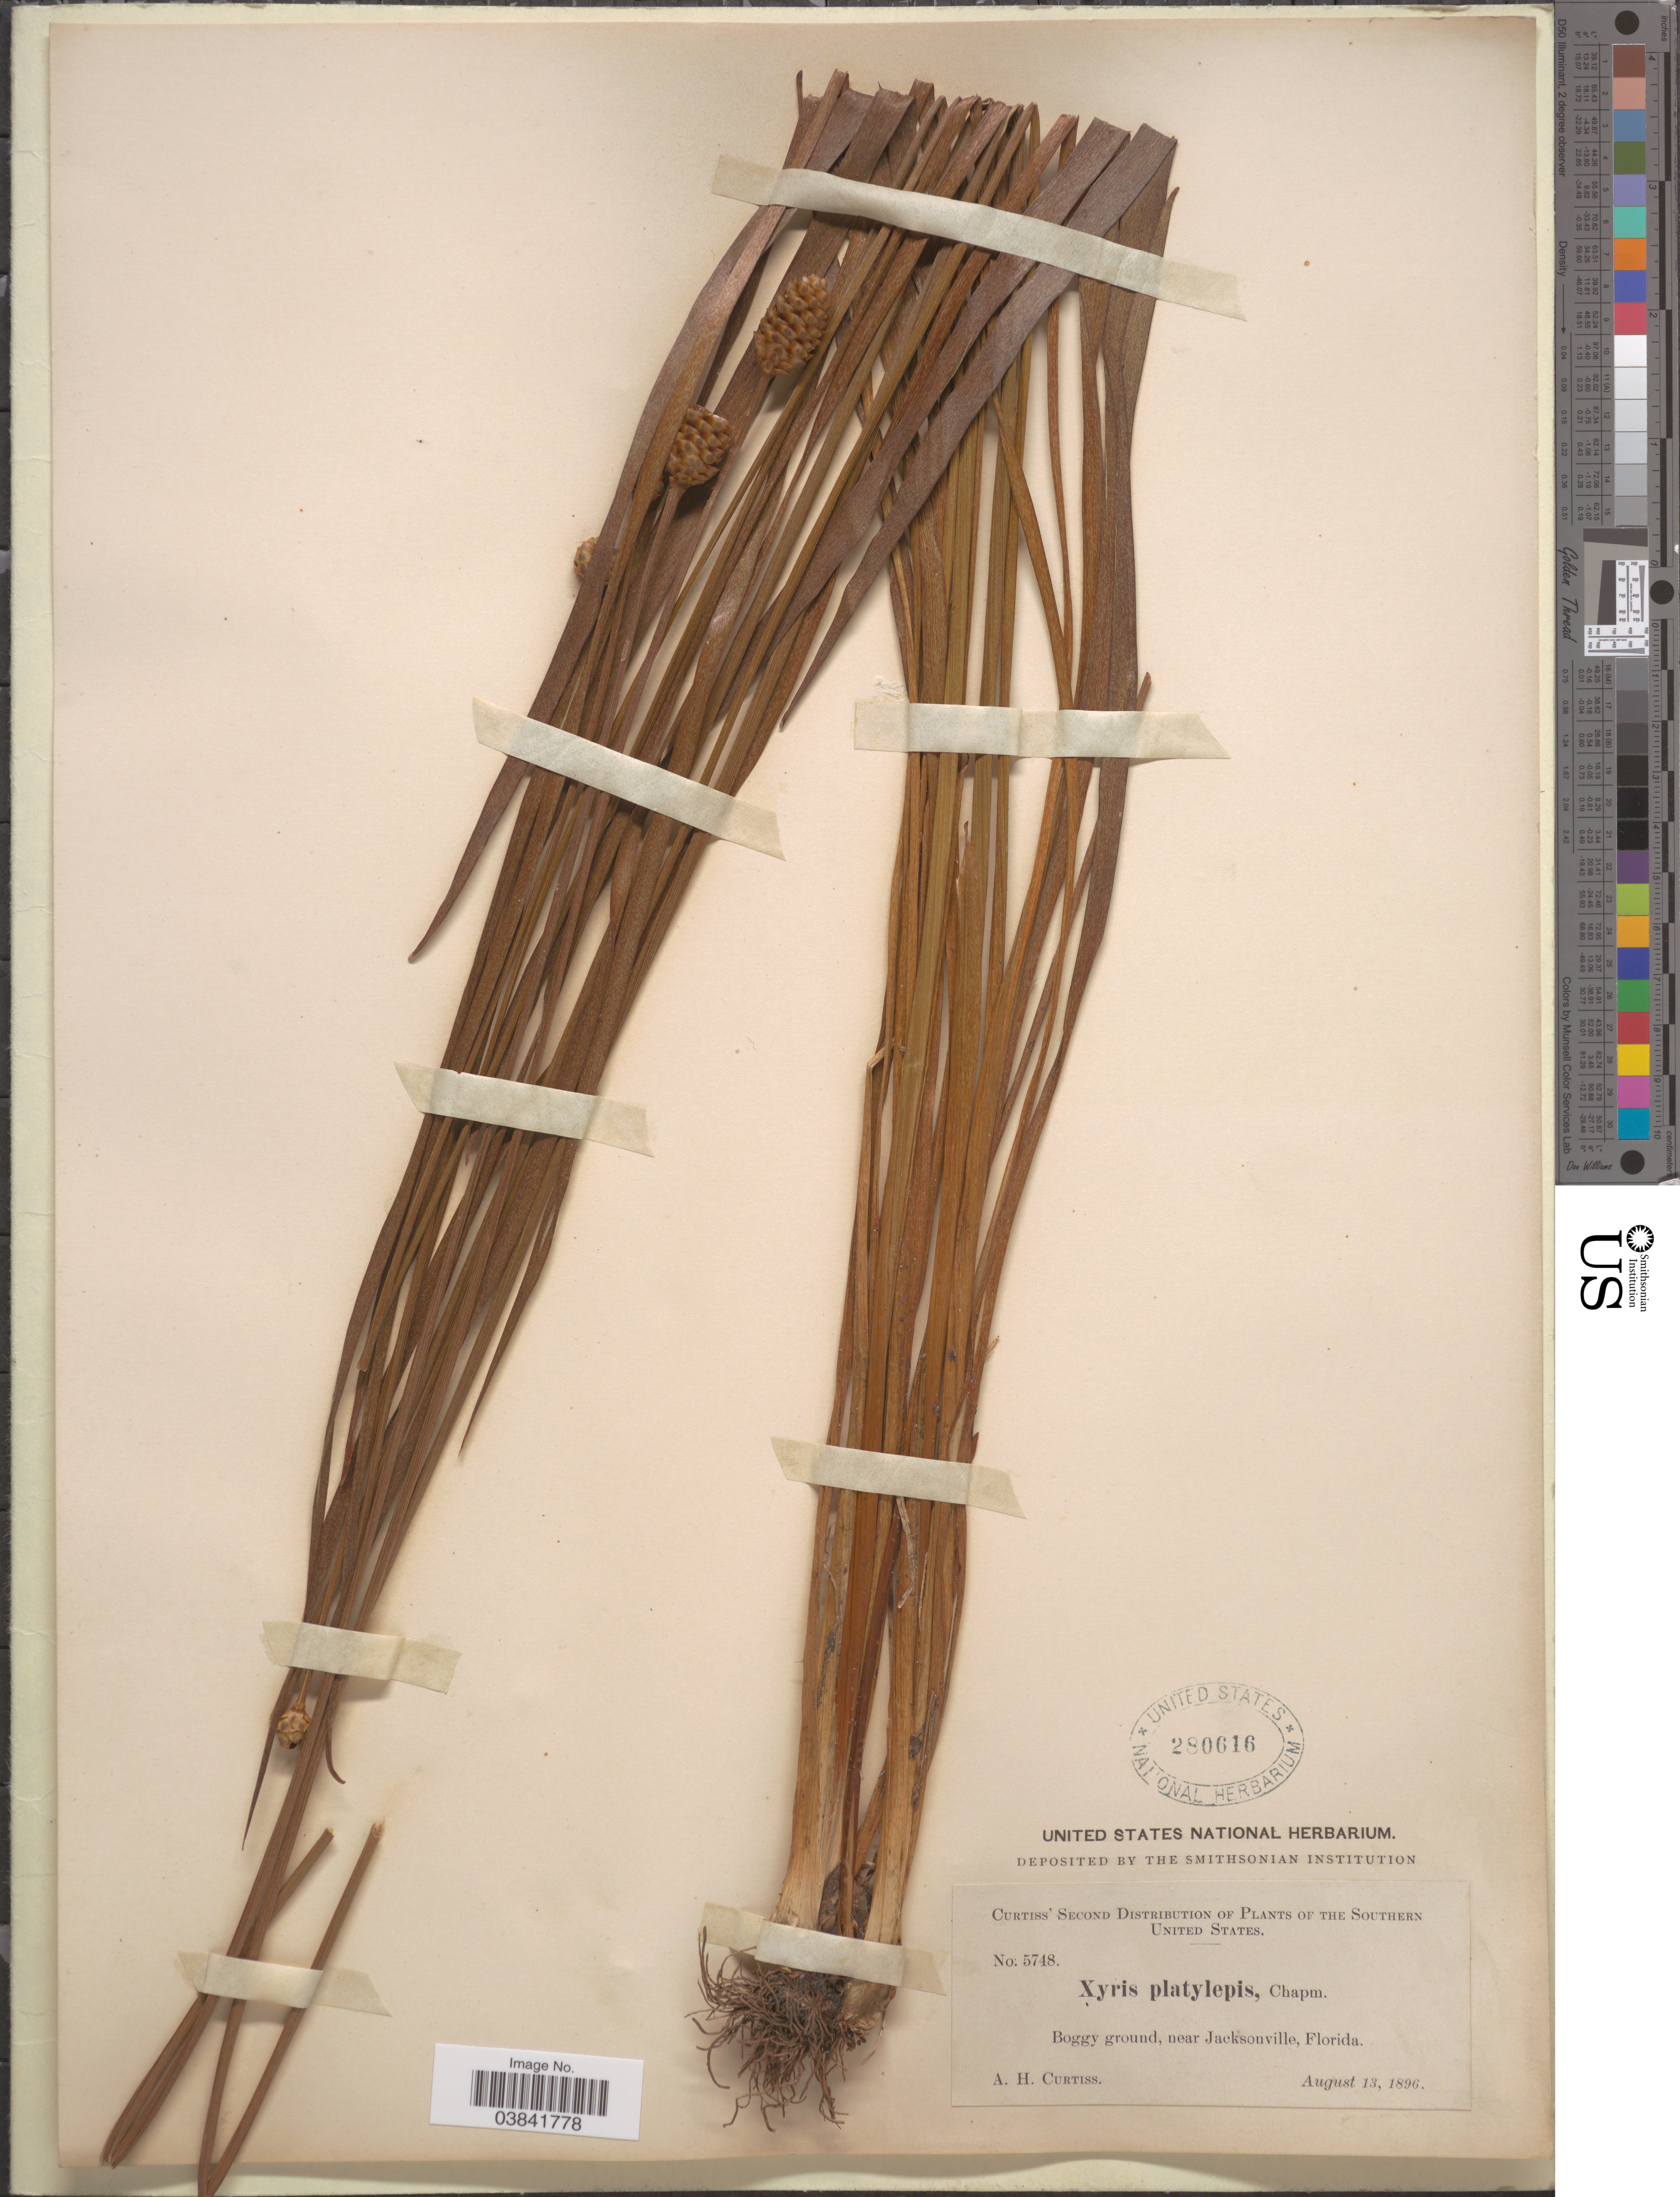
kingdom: Plantae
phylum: Tracheophyta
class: Liliopsida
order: Poales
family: Xyridaceae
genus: Xyris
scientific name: Xyris platylepis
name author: Chapm.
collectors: A. H. Curtiss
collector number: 5748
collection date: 1896-08-13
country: United States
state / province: Florida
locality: Southern United States. Boggy ground, near Jacksonville.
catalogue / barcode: US 280616